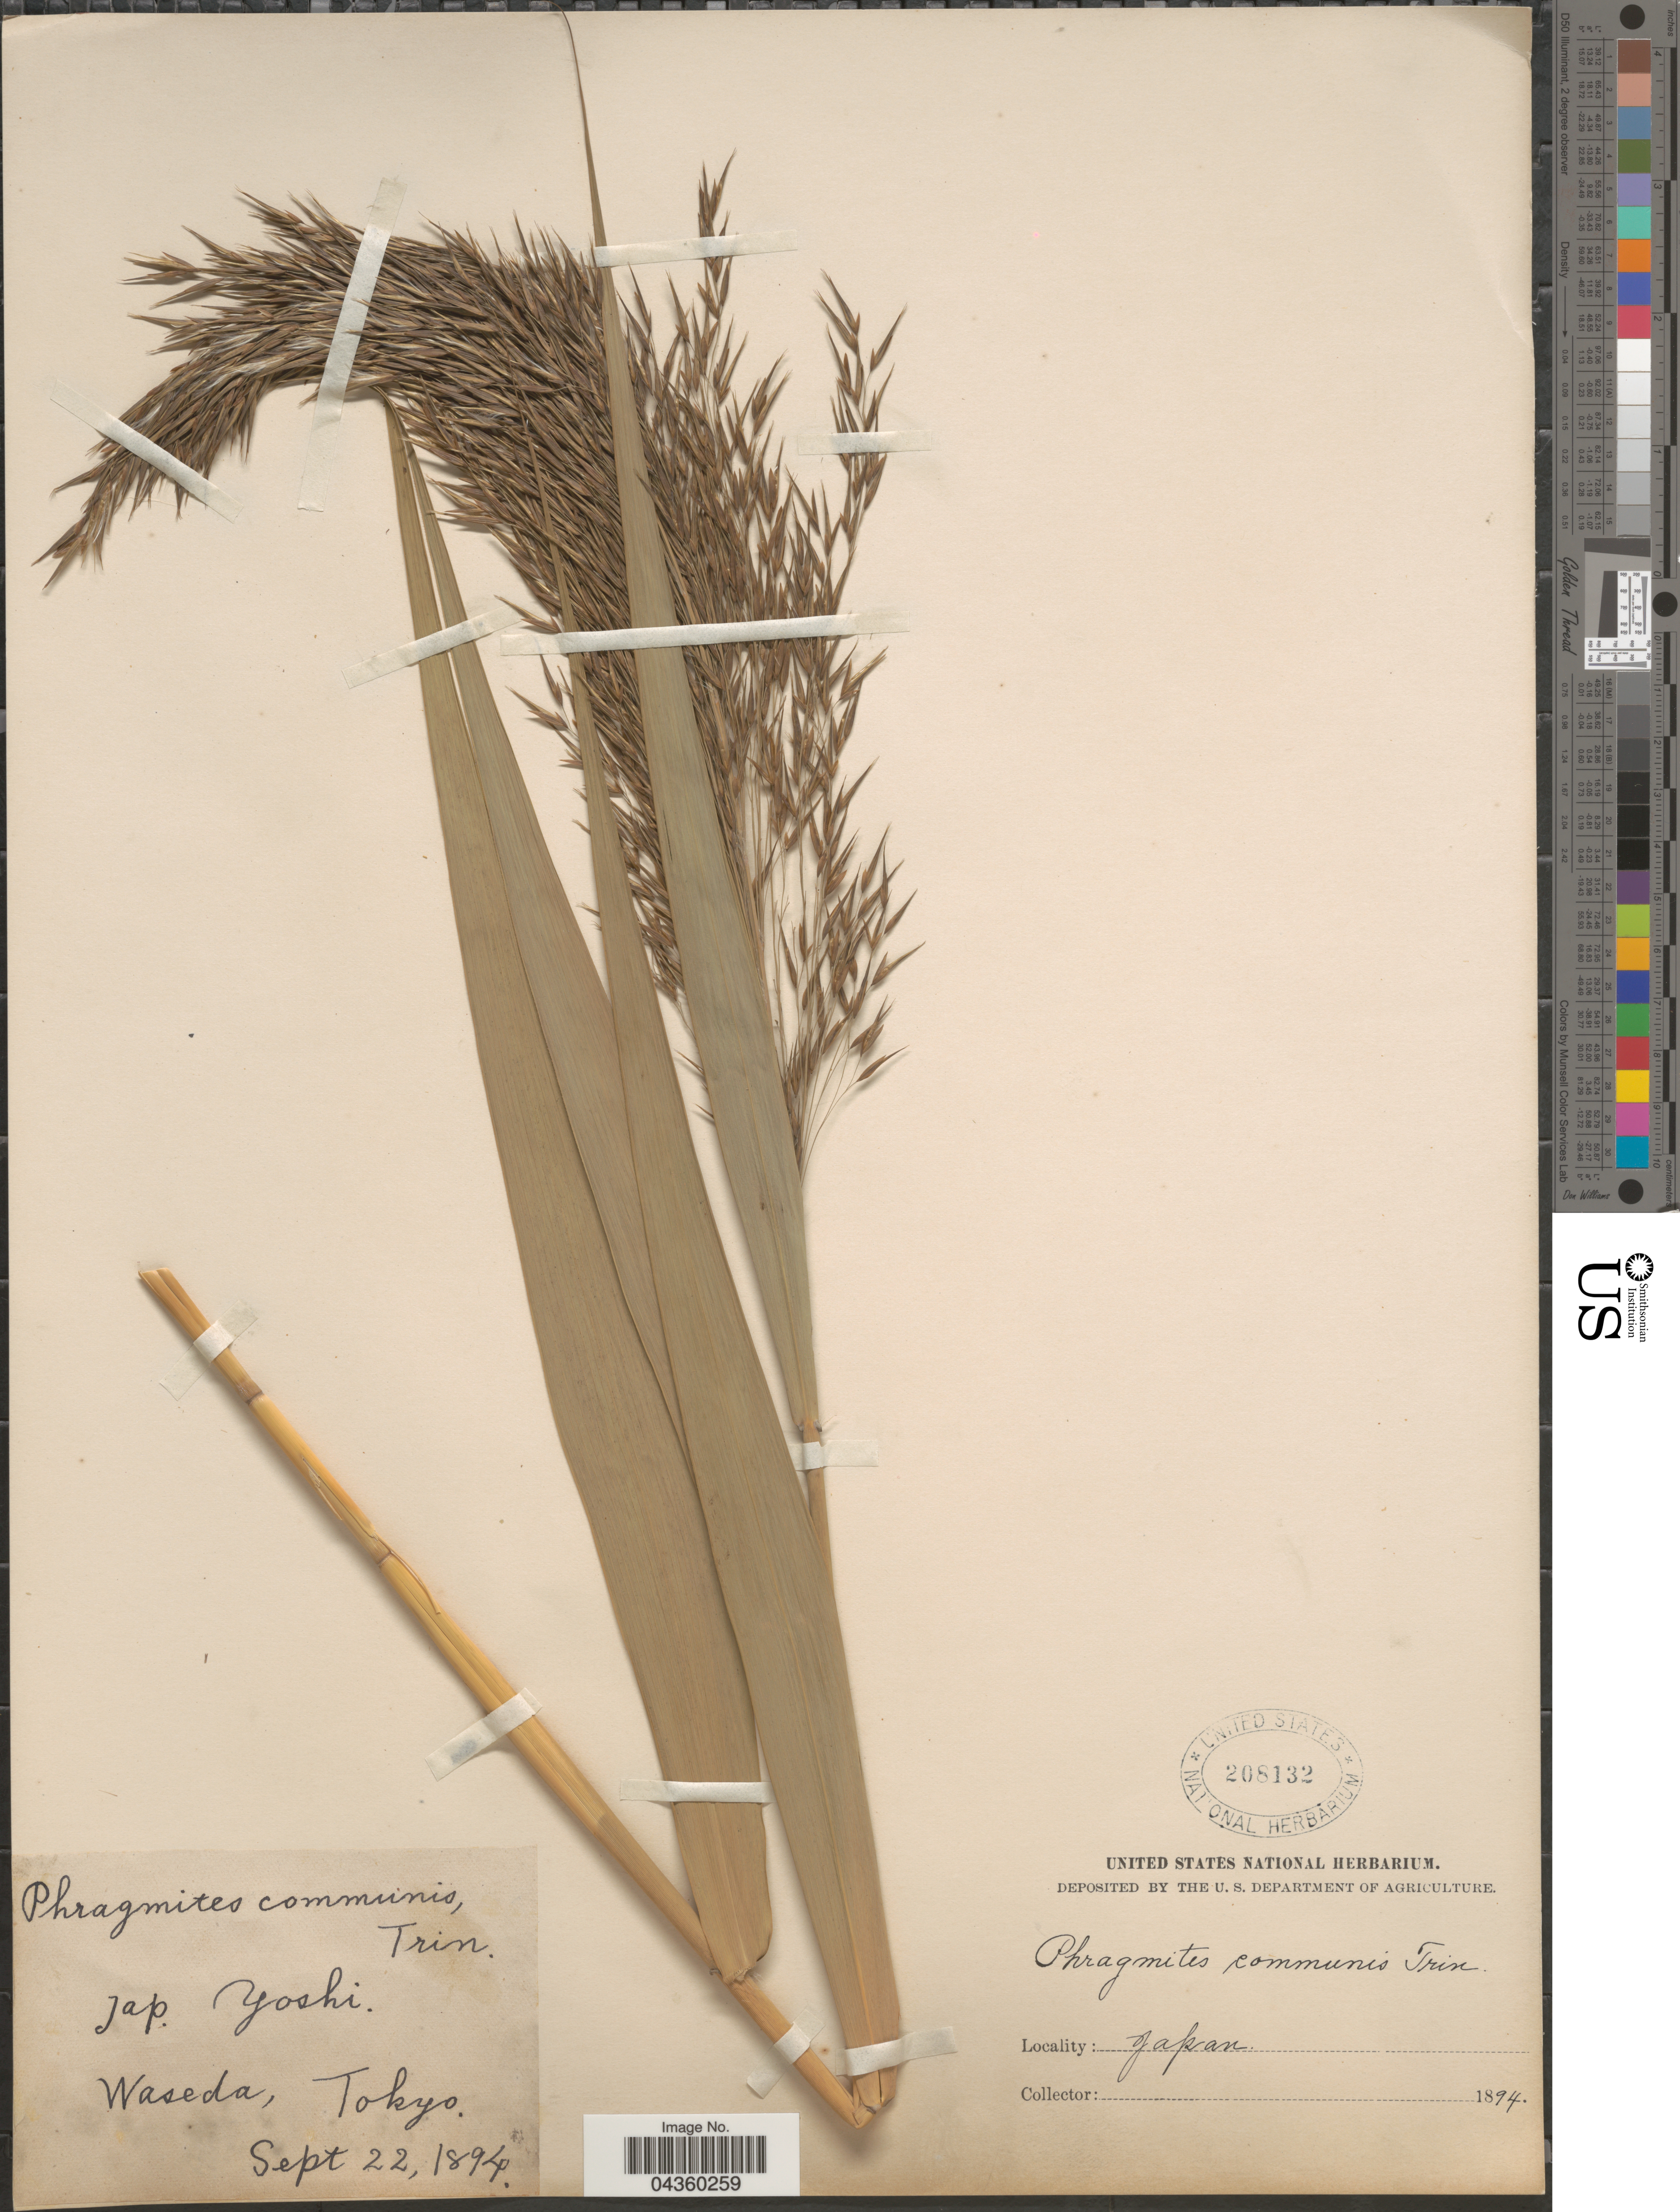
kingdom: Plantae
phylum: Tracheophyta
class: Liliopsida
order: Poales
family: Poaceae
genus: Phragmites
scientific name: Phragmites australis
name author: (Cav.) Trin. ex Steud.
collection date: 1894-09-22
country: Japan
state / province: Tokyo, Federal City of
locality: Waseda, Tokyo.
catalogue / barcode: US 208132